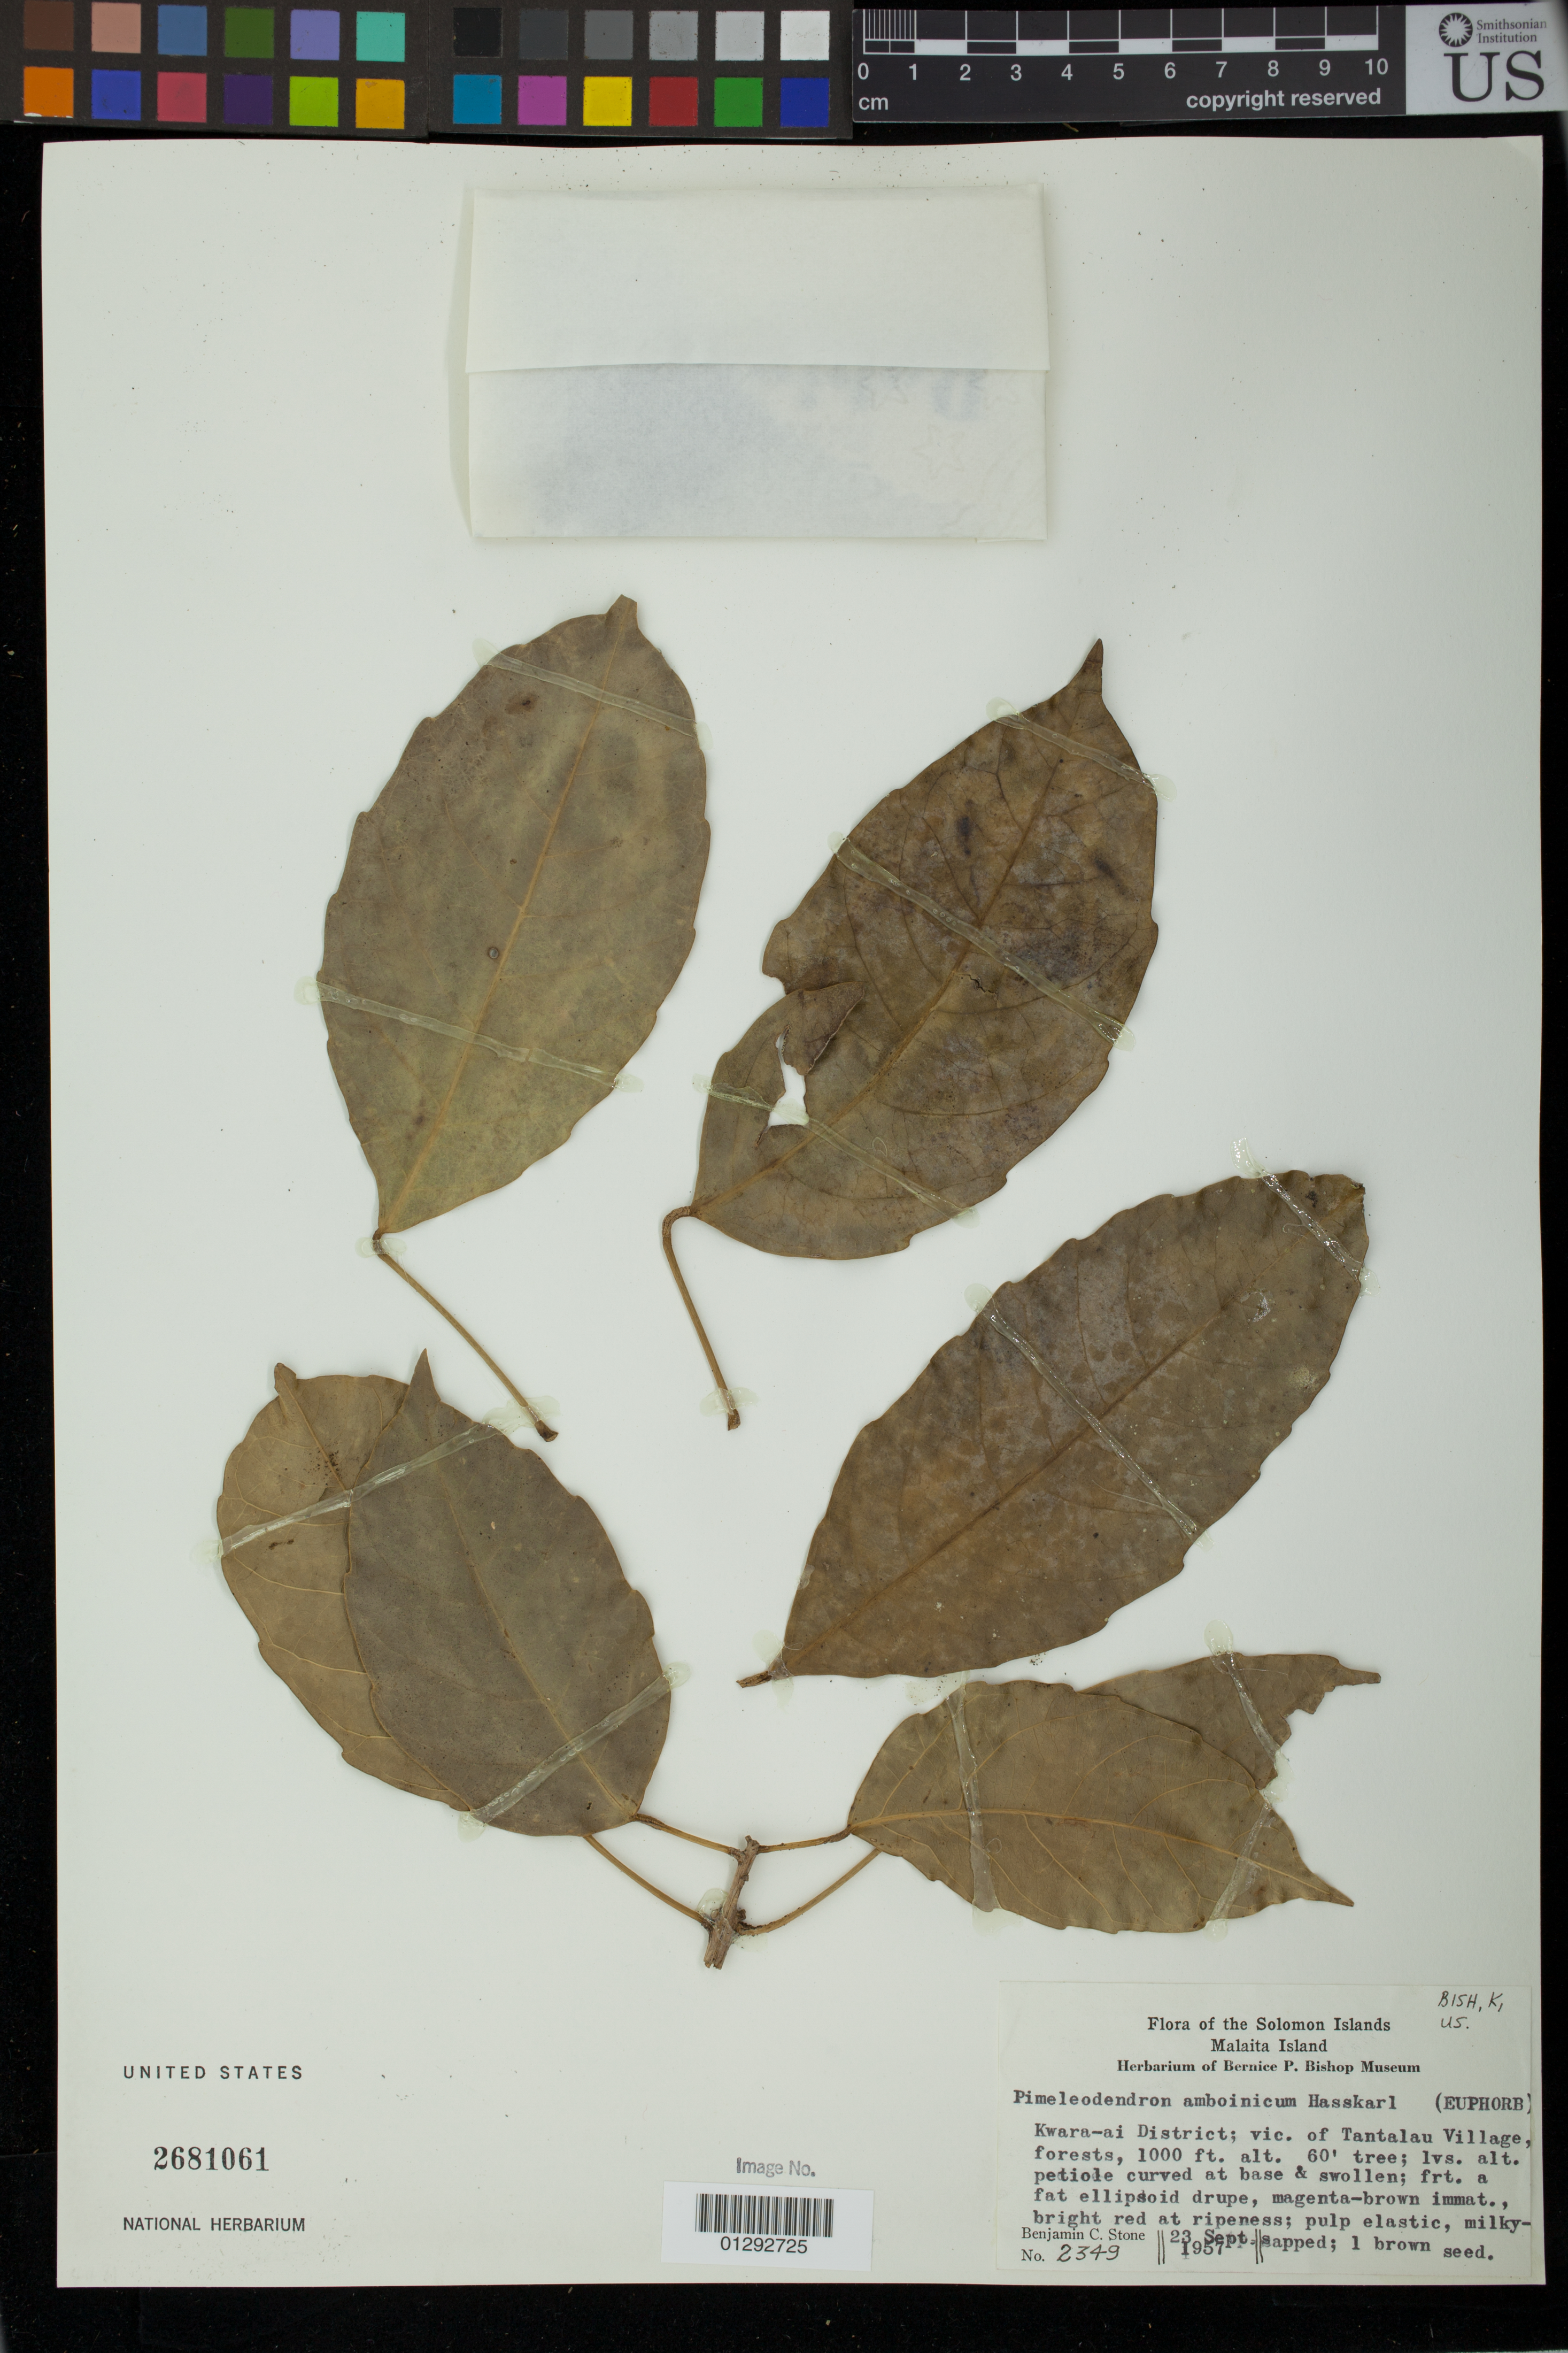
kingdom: Plantae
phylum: Tracheophyta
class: Magnoliopsida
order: Malpighiales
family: Euphorbiaceae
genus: Pimelodendron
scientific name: Pimelodendron amboinicum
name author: Hassk.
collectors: B. C. Stone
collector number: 2349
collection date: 1957-09-23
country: Solomon Islands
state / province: Malaita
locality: Malaita Island. Kwara-ai District; vic. of Tantalau Village, forests.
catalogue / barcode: US 2681061